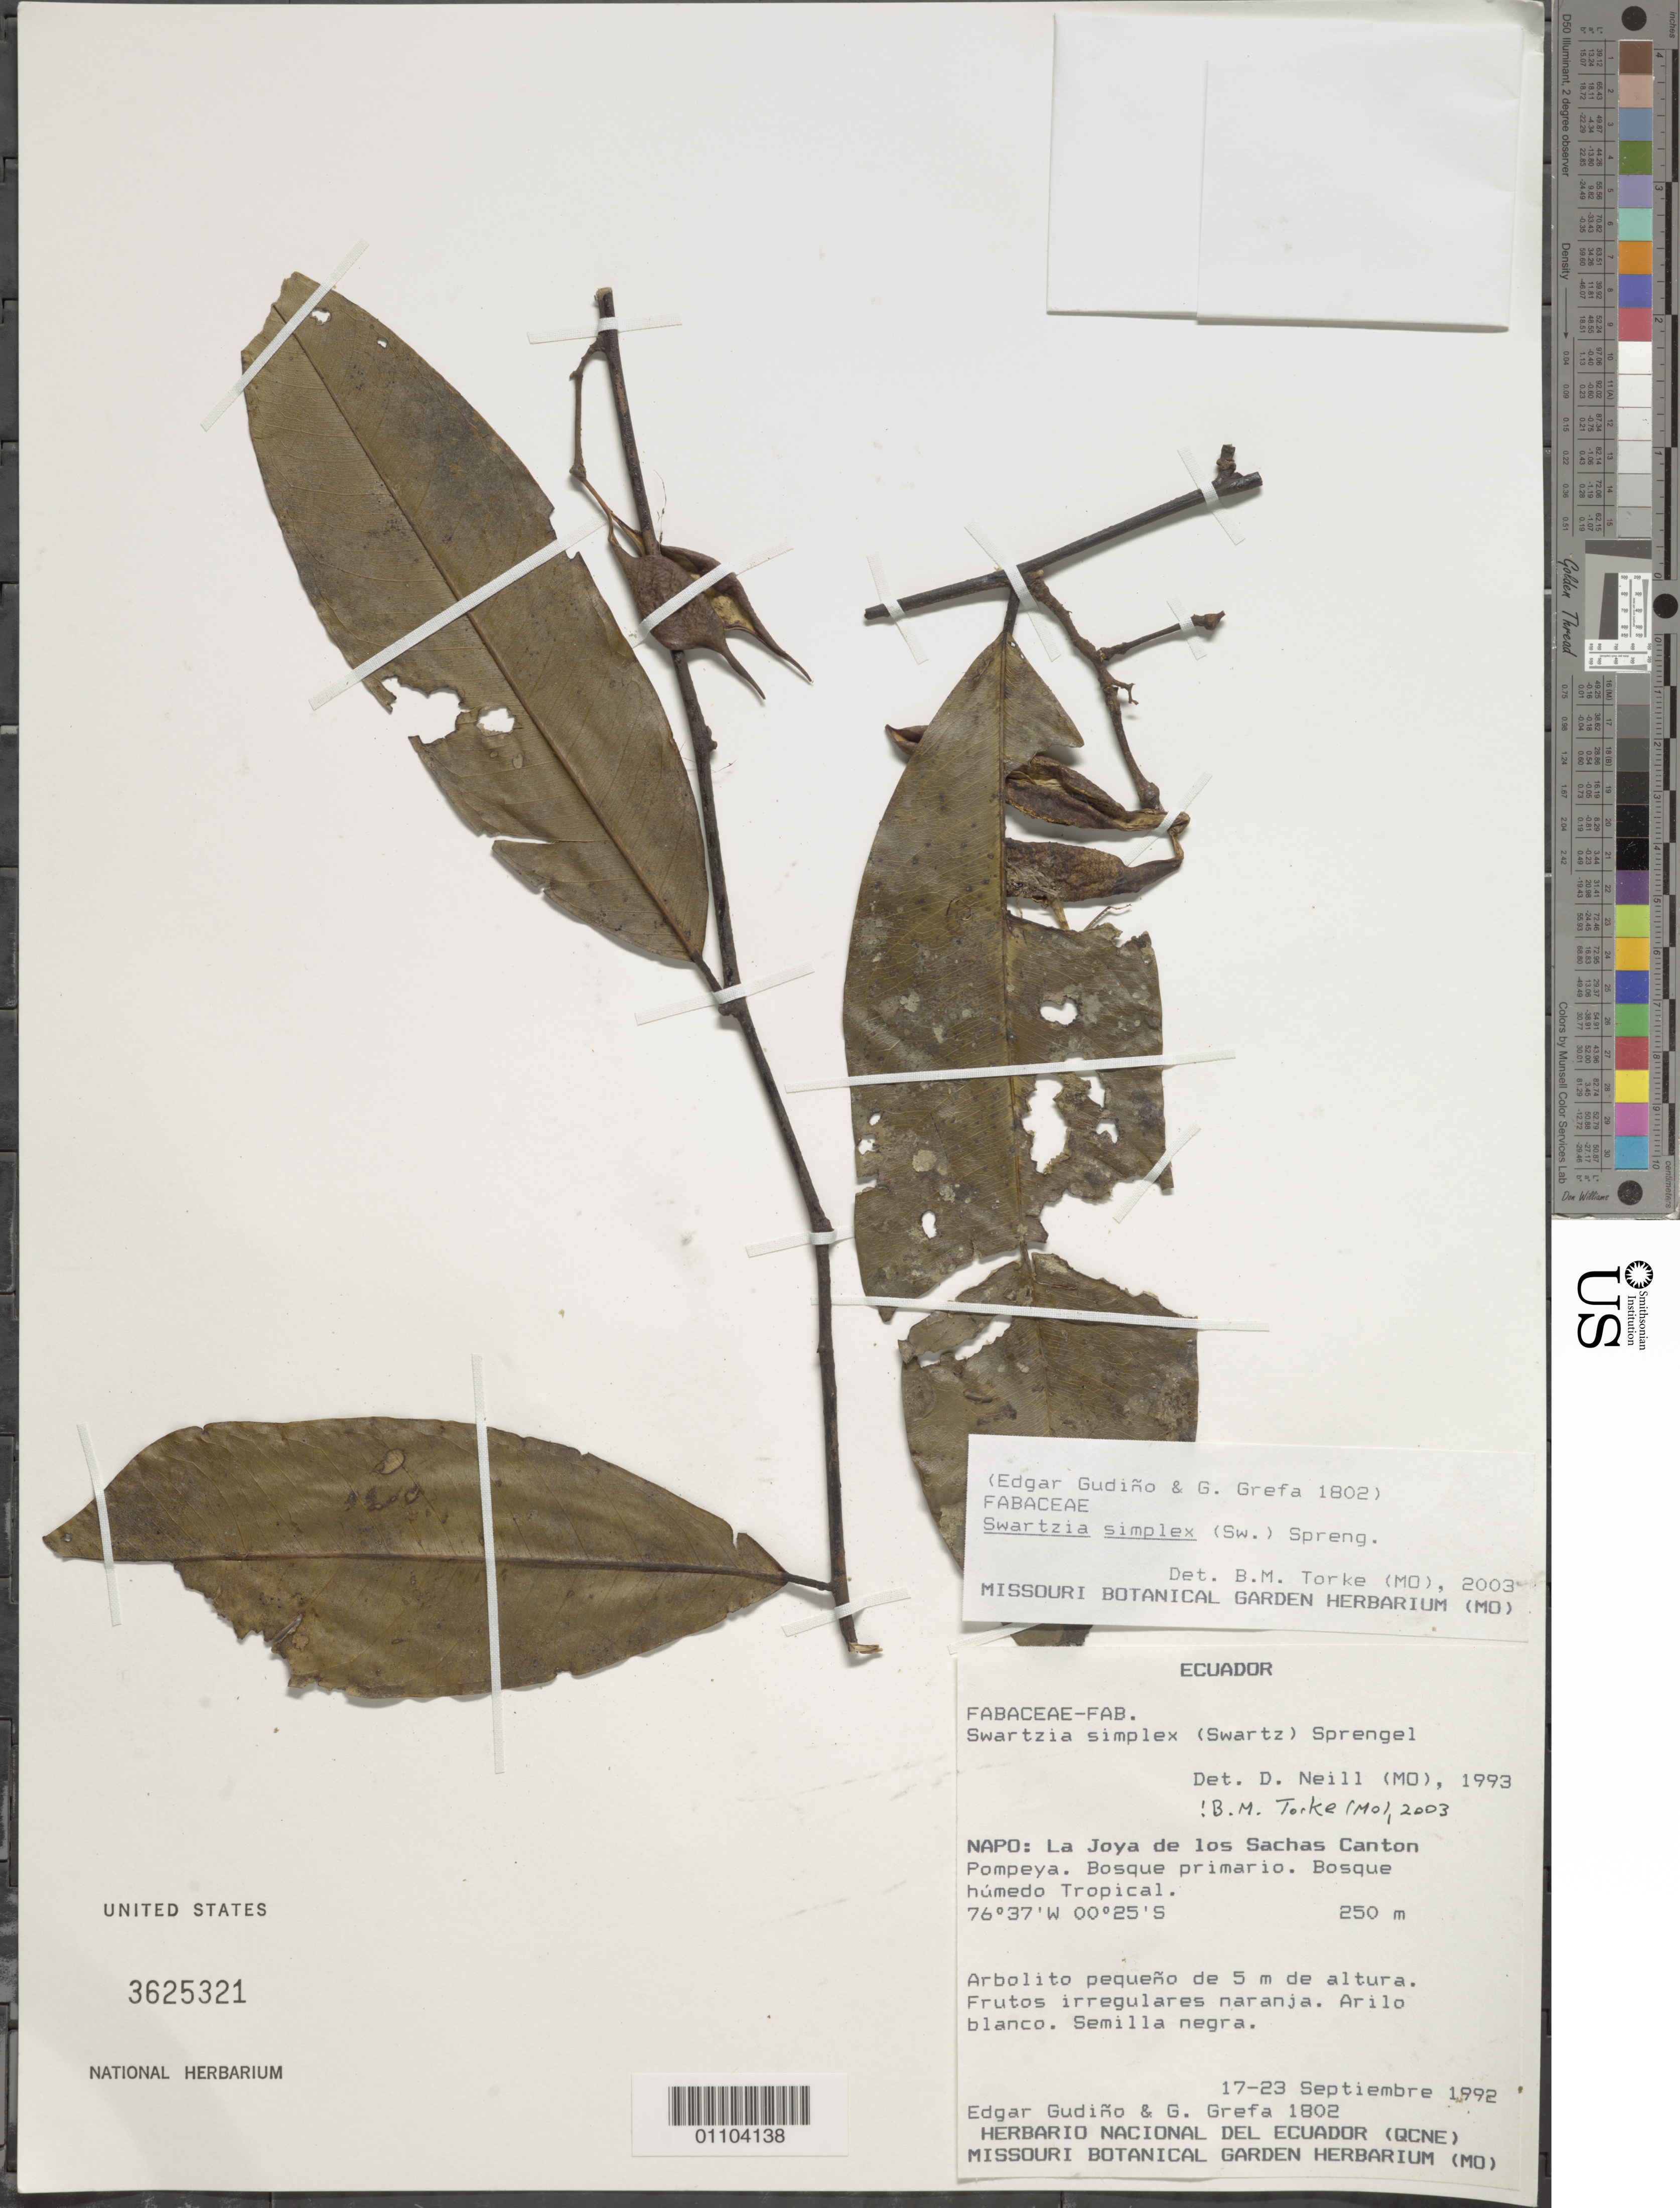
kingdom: Plantae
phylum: Tracheophyta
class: Magnoliopsida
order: Fabales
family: Fabaceae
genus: Swartzia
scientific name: Swartzia simplex var. ochnacea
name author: (DC.) R.S. Cowan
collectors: E. Gudiño & G. Grefa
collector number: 1802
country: Ecuador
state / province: Napo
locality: La Joya de los Schas Canton, Pompeya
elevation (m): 250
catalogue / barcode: US 3625321